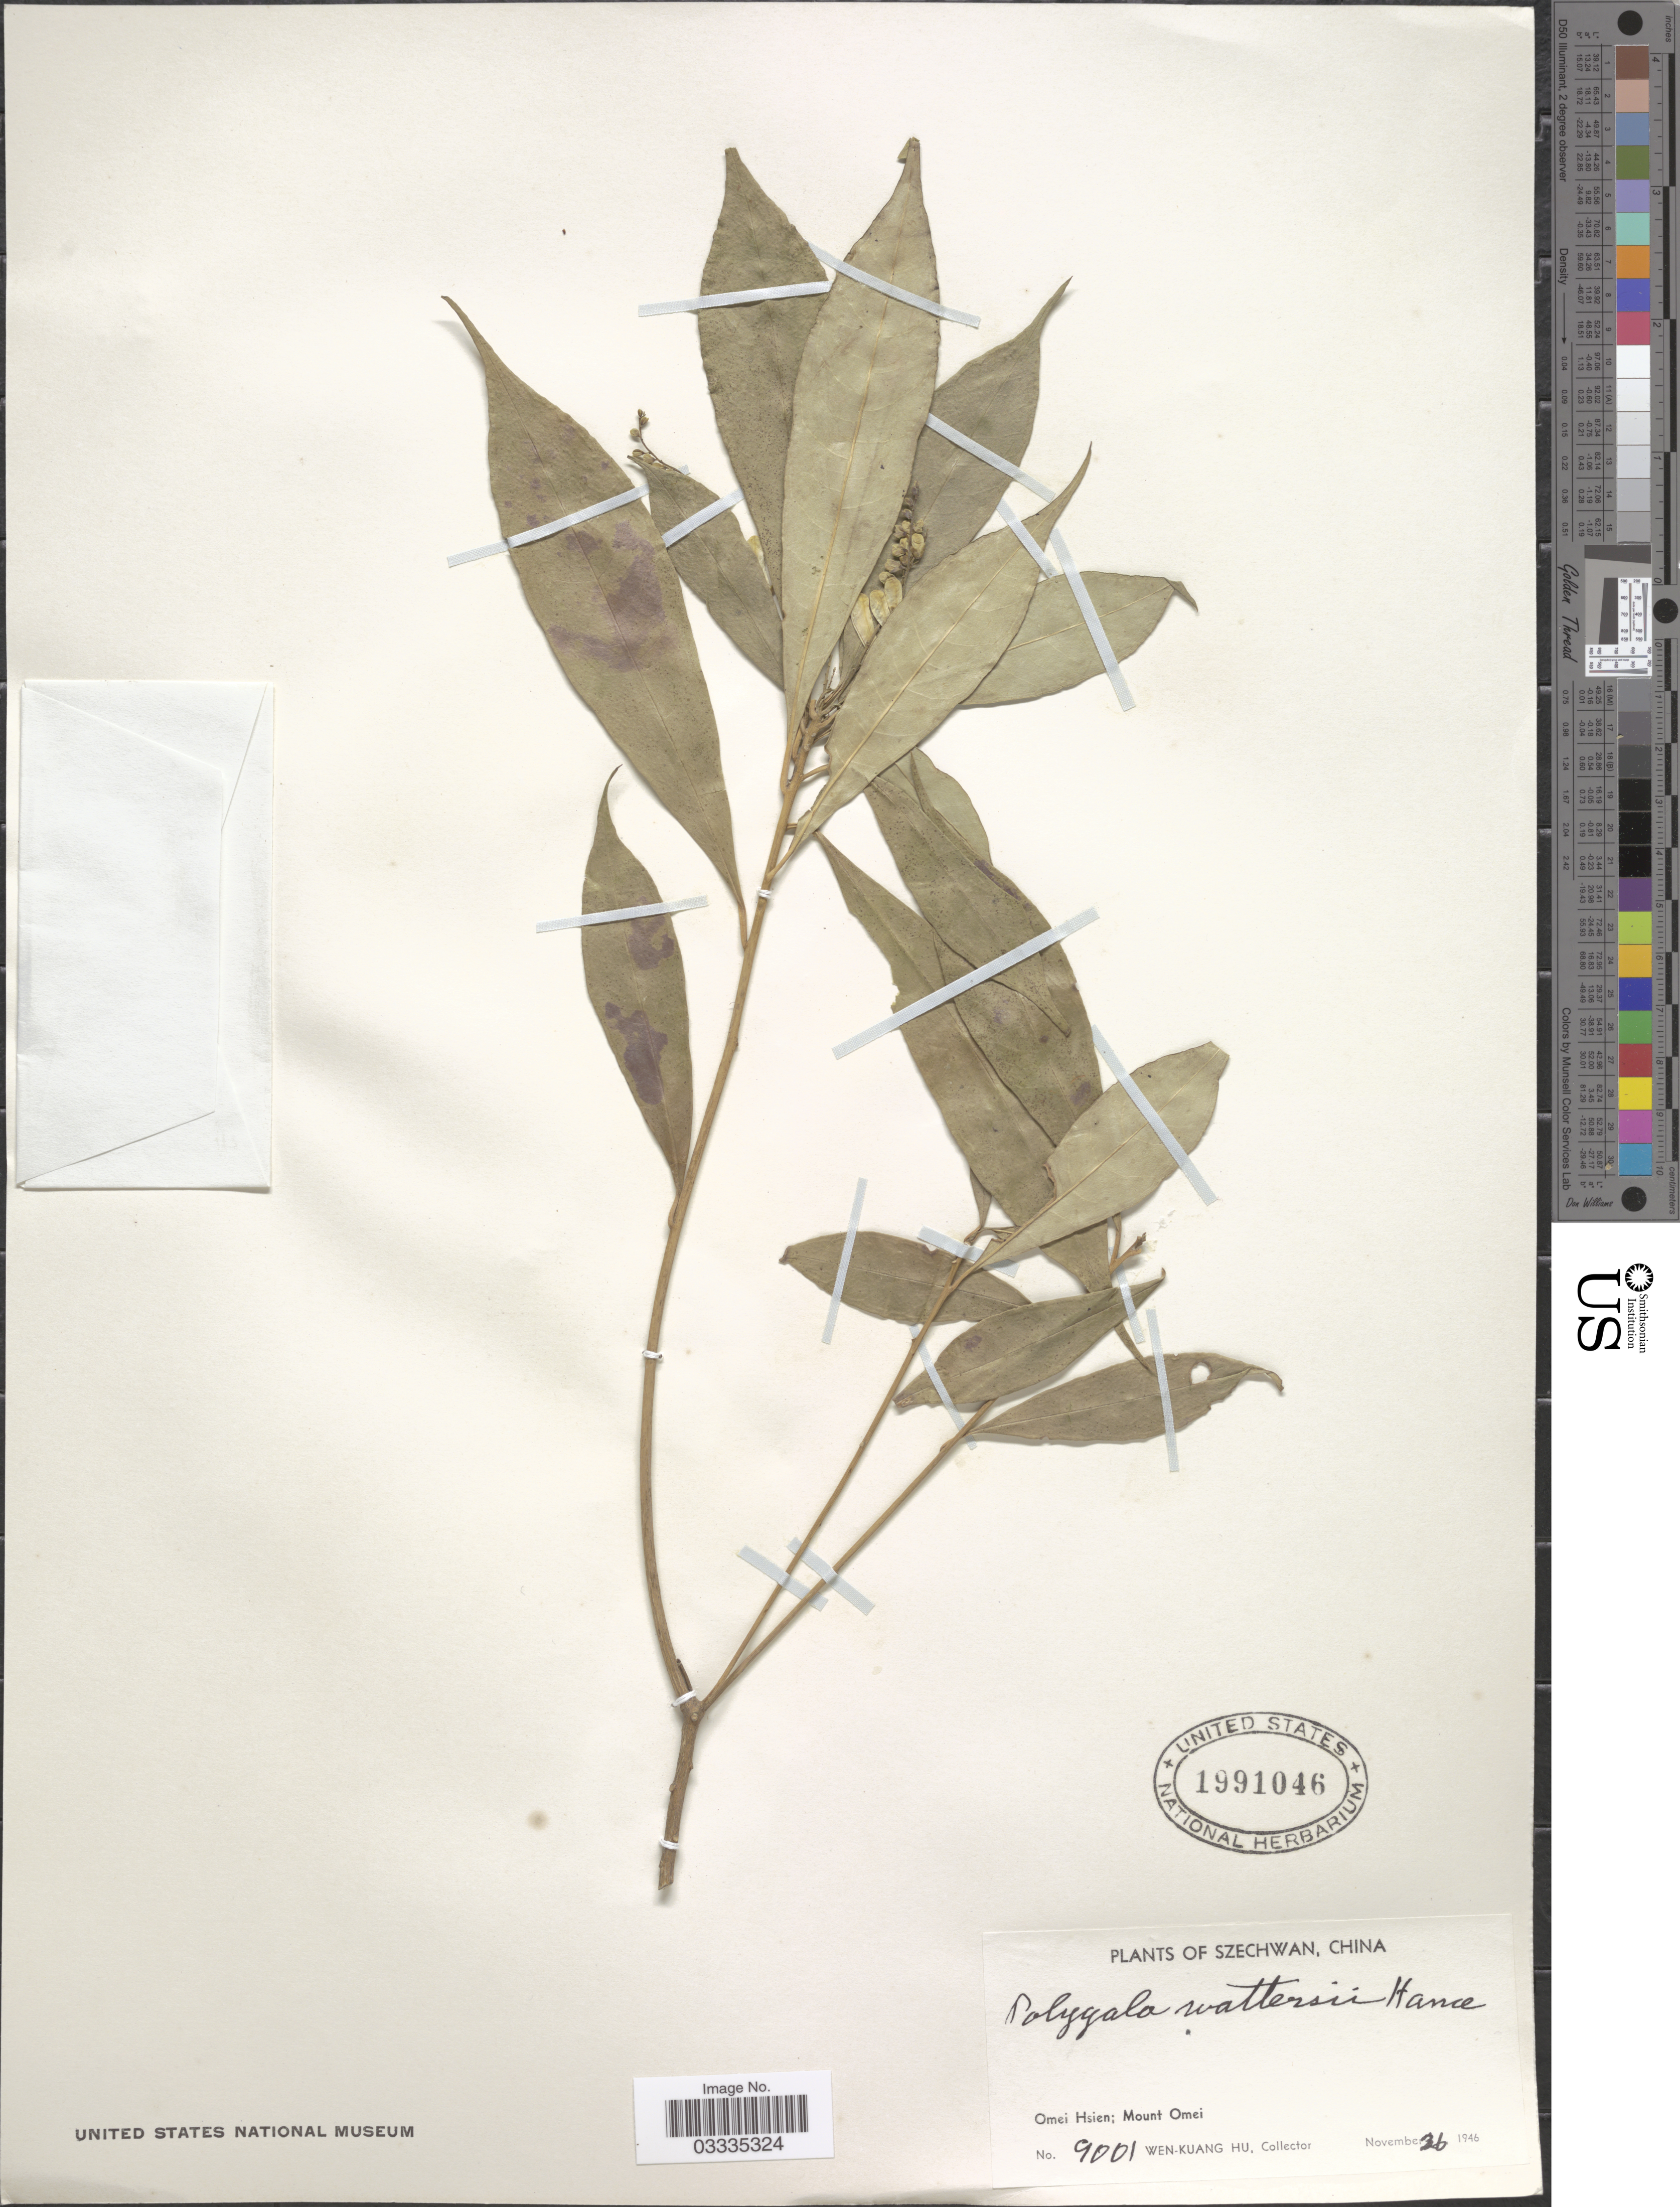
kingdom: Plantae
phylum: Tracheophyta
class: Magnoliopsida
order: Fabales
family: Polygalaceae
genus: Polygala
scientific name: Polygala wattersii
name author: Hance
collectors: W. K. Hu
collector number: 9001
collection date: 1946-11-26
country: China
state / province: Sichuan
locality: Szechwan. Omei Hsien; Mount Omei.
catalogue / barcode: US 1991046